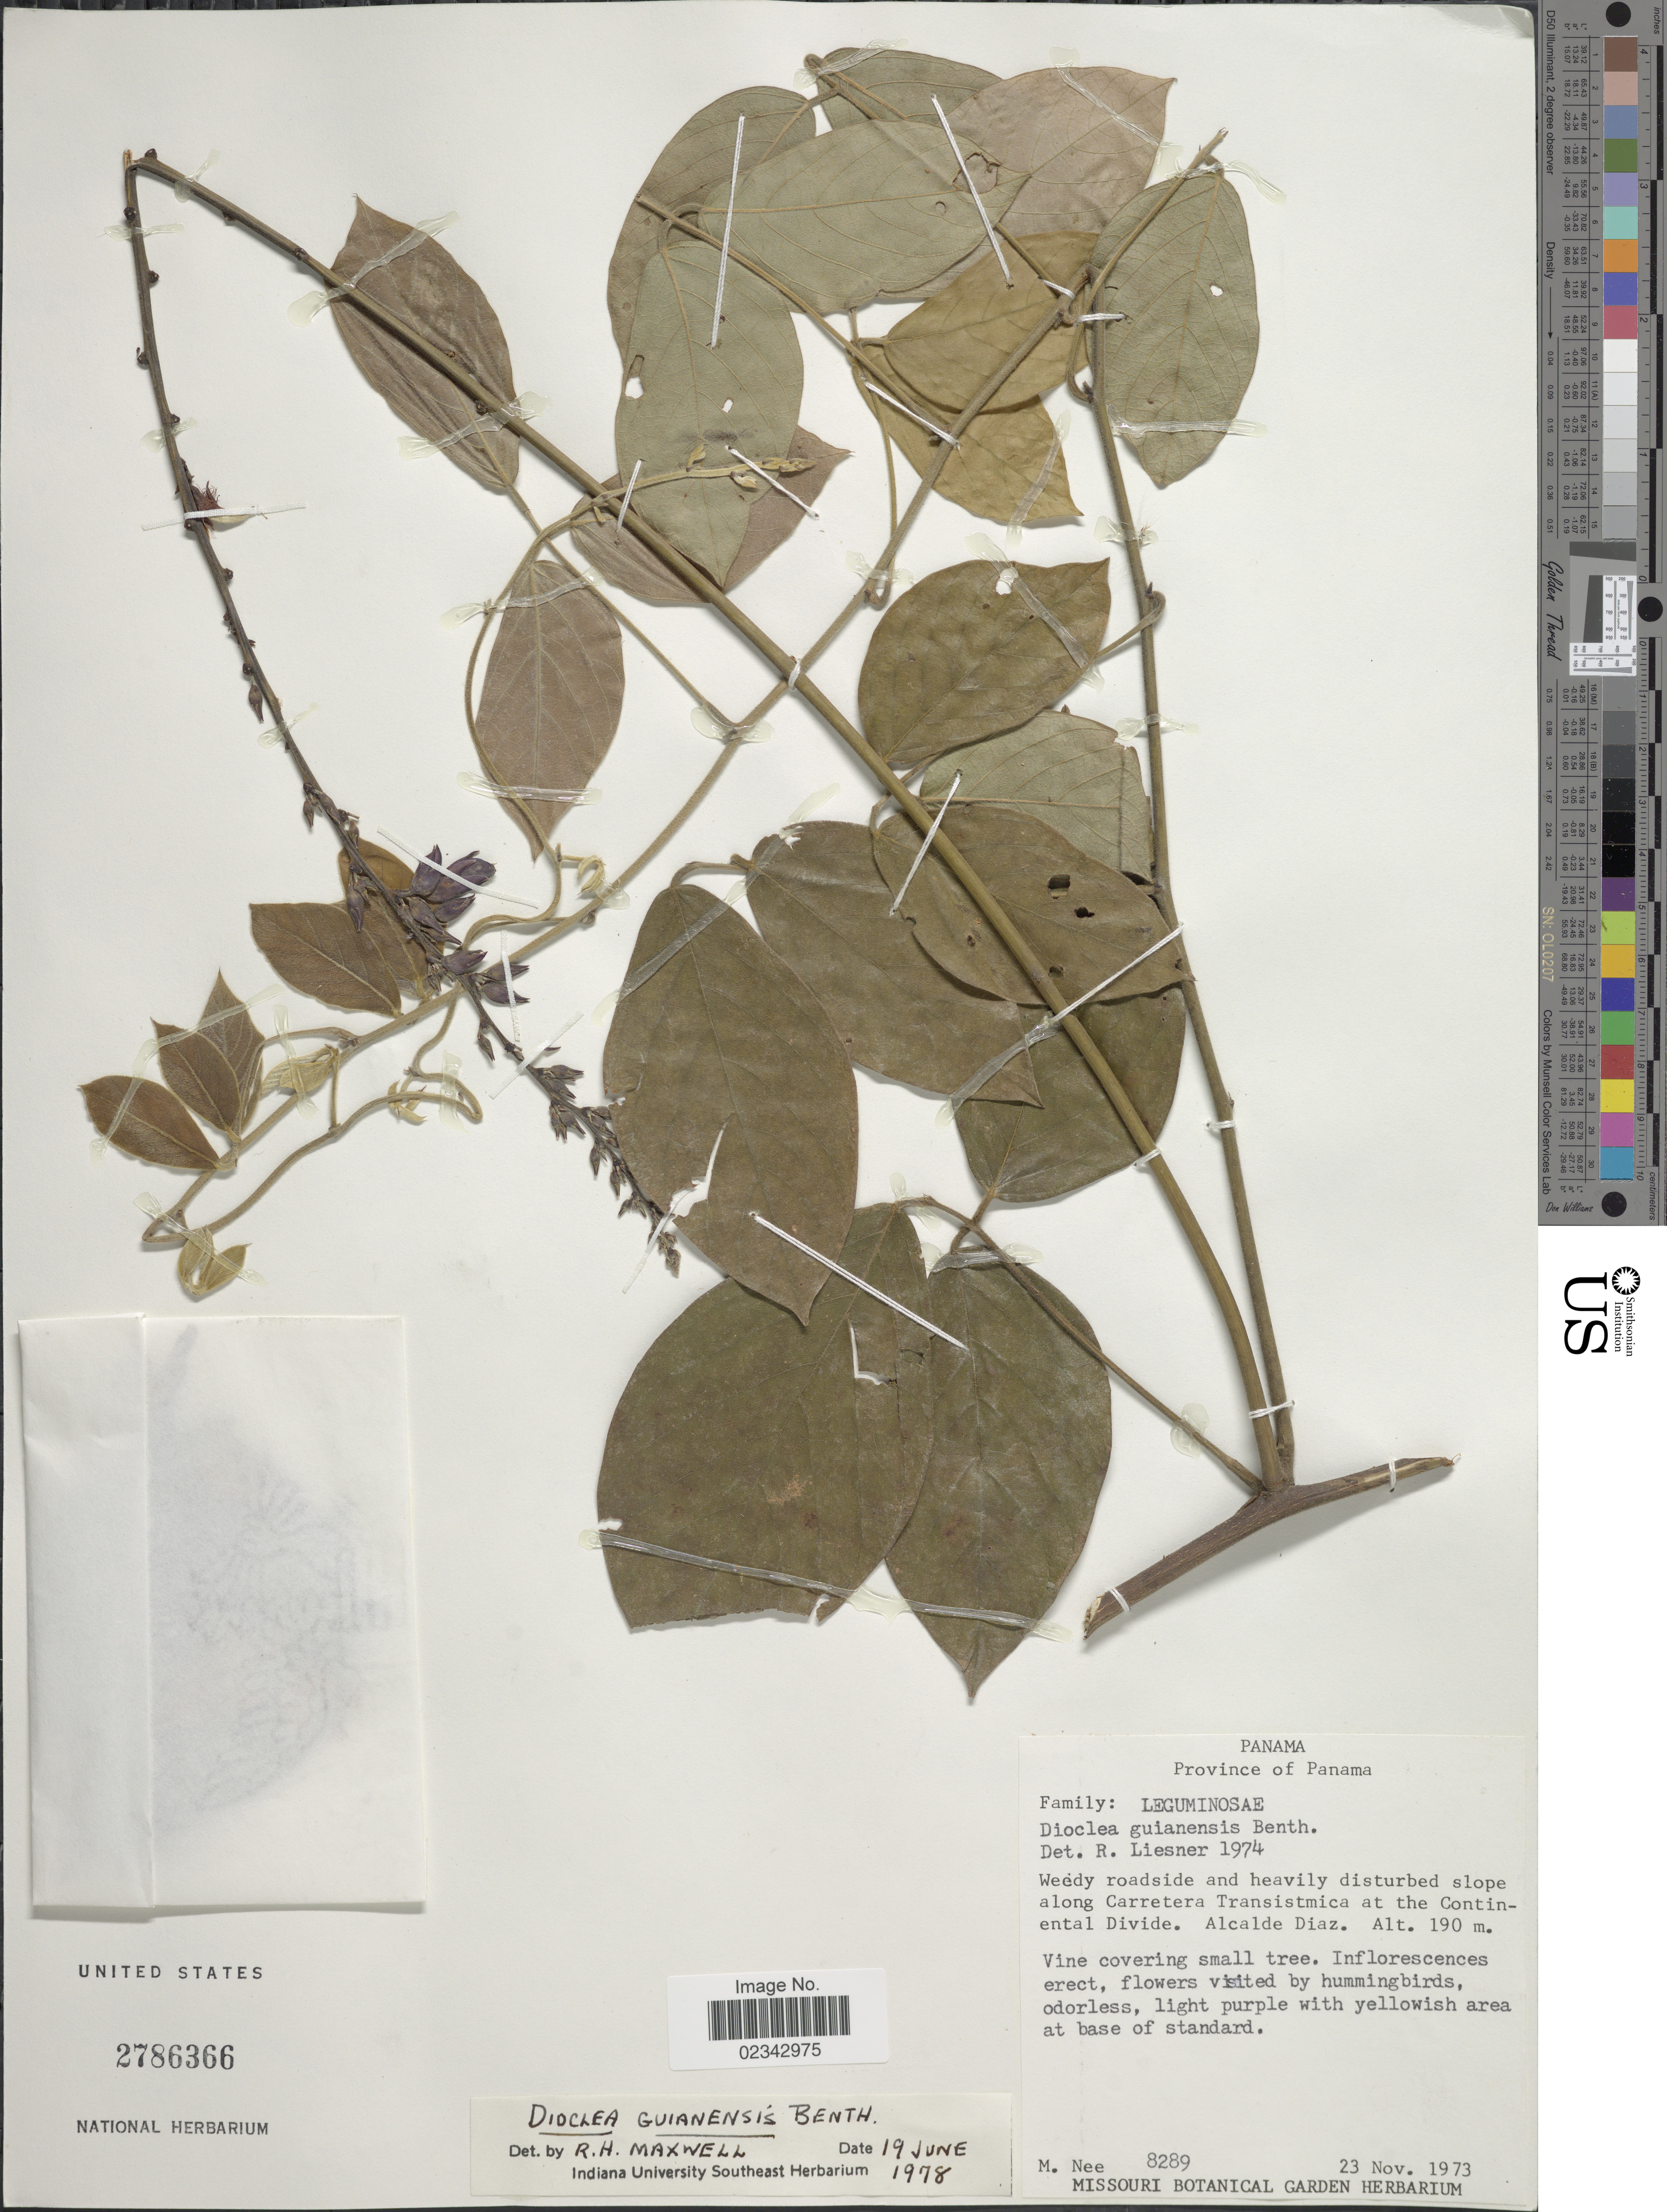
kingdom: Plantae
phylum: Tracheophyta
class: Magnoliopsida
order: Fabales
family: Fabaceae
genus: Dioclea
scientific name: Dioclea guianensis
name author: Benth.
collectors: M. Nee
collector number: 8289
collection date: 1973-11-23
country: Panama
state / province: Panamá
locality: Weedy roadside and heavily disturbed slope along Carretera Transistmica at the Continental Divide. Alcalde Diaz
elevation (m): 190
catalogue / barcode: US 2786366